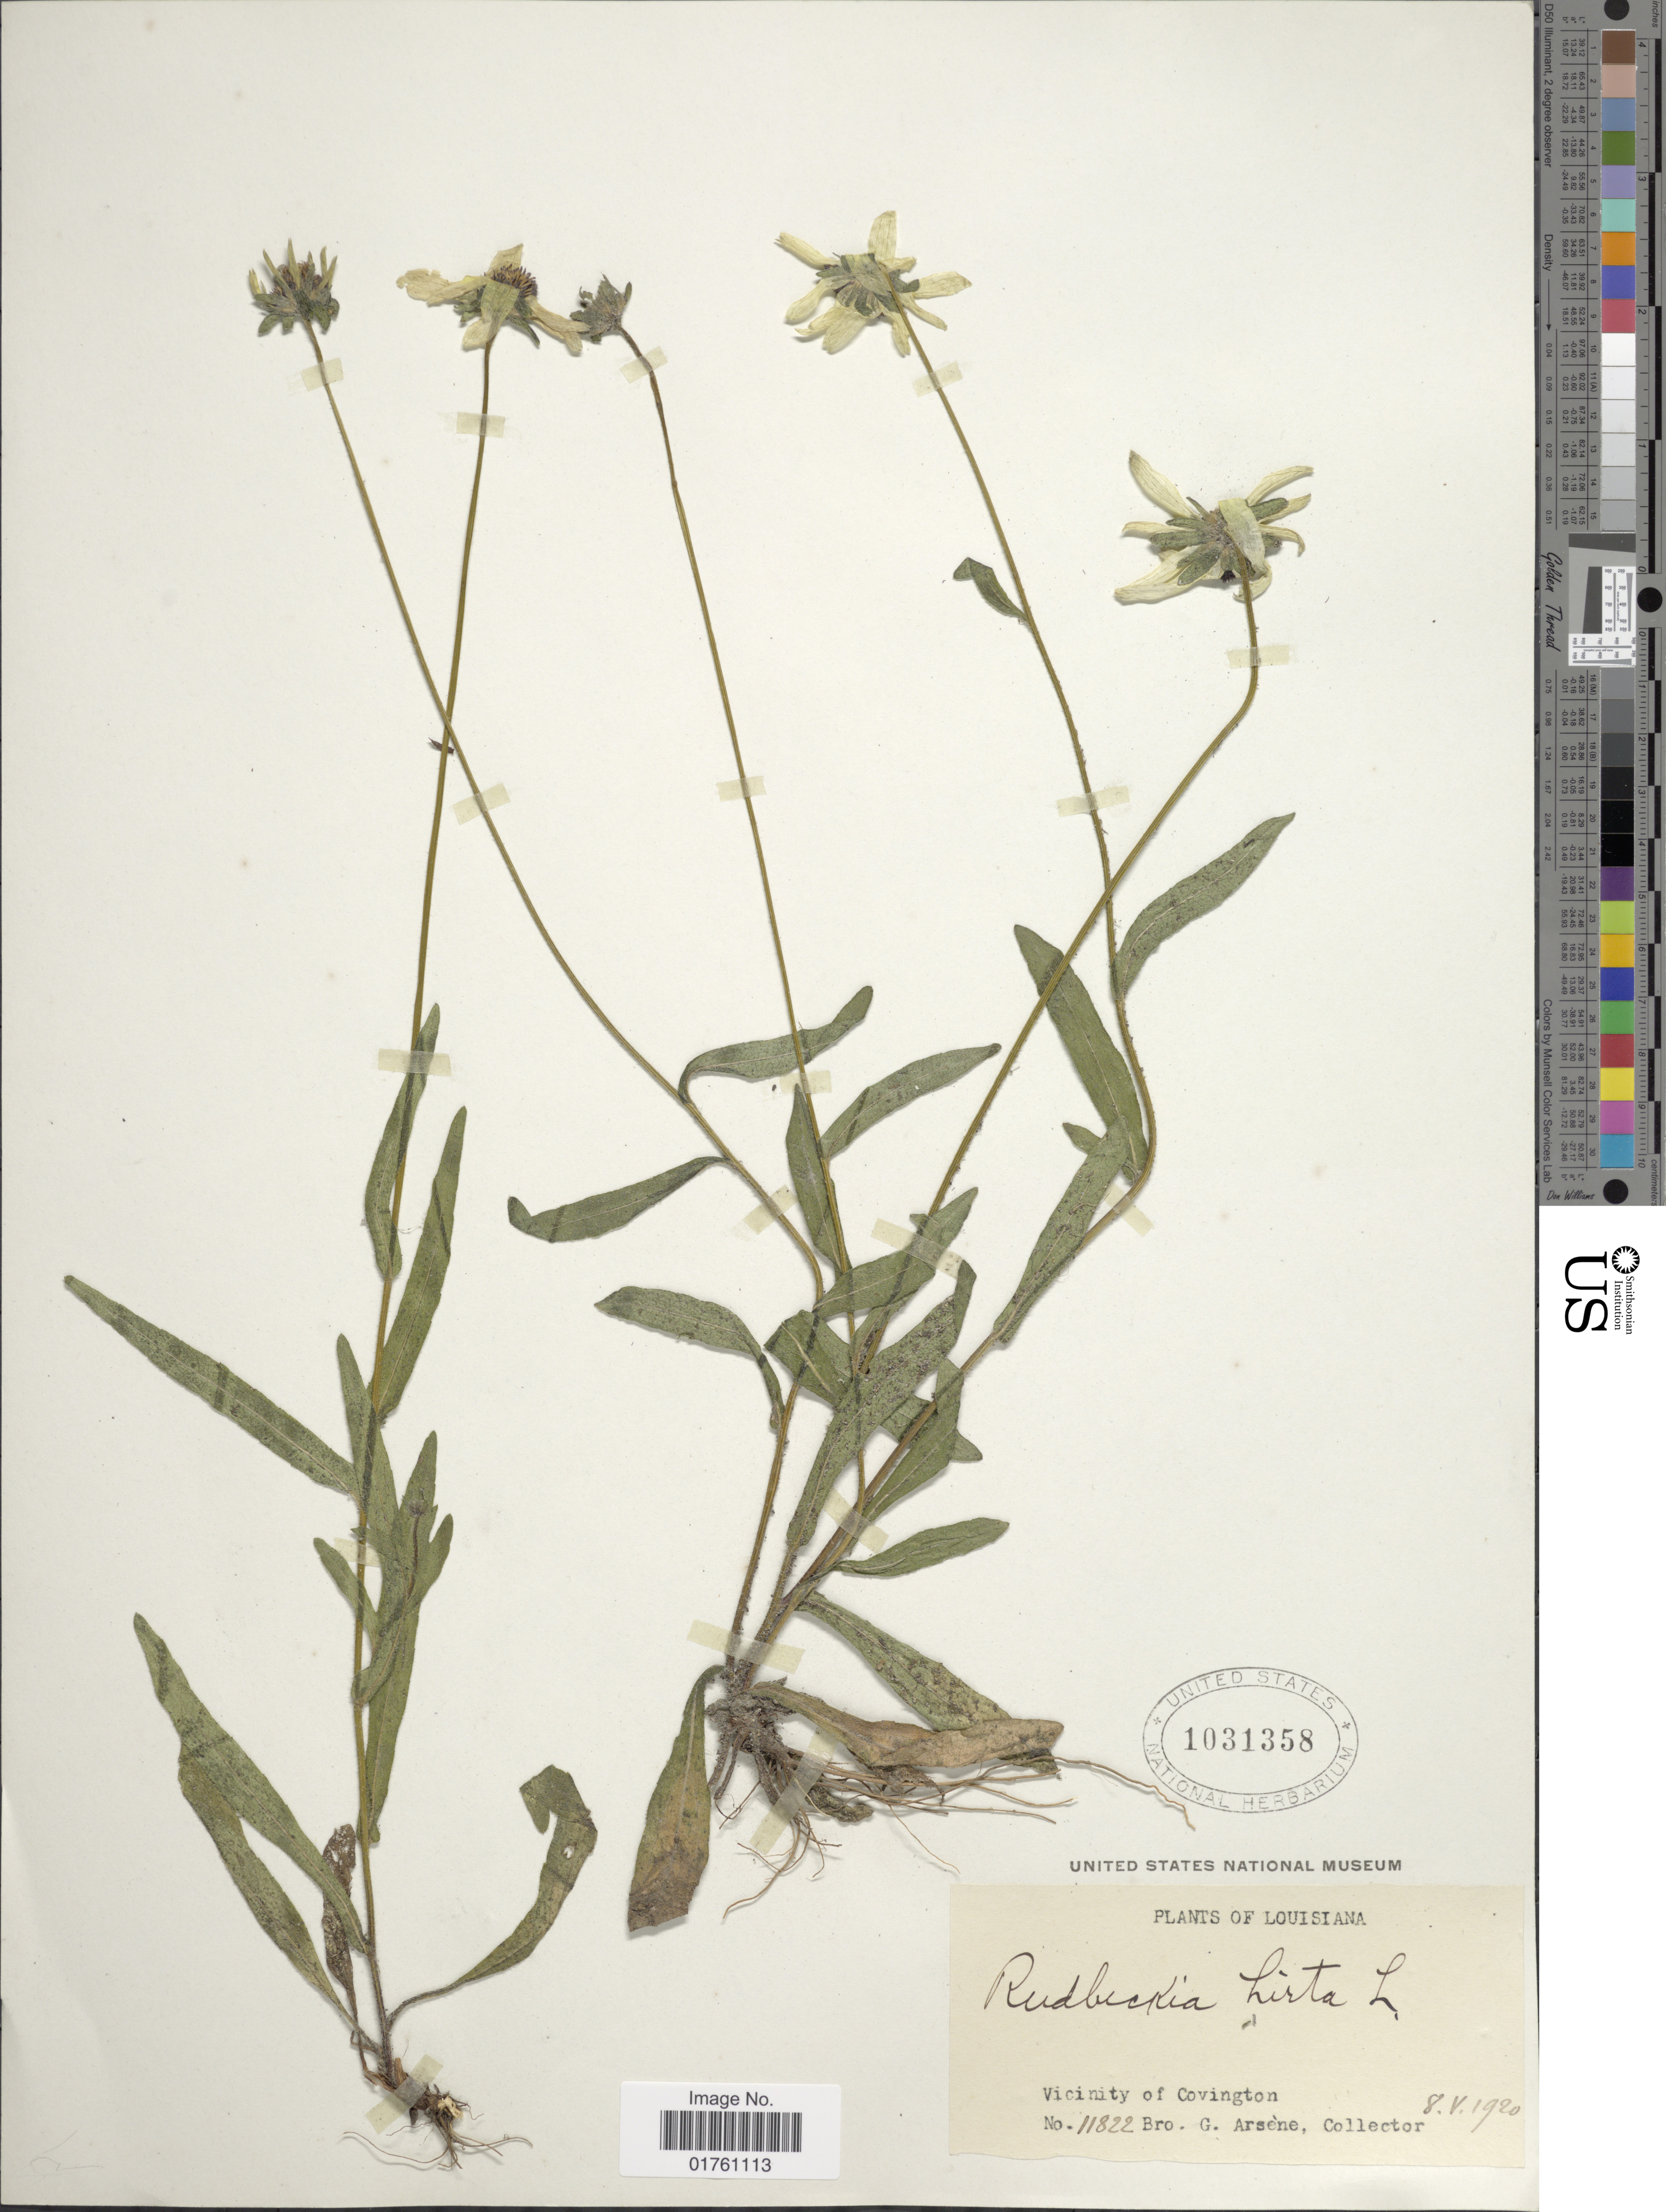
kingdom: Plantae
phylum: Tracheophyta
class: Magnoliopsida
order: Asterales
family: Asteraceae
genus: Rudbeckia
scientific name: Rudbeckia hirta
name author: L.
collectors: Bro. G. Arsène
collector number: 11822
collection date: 1920-05-08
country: United States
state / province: Louisiana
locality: Vicinity of Covington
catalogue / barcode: US 1031358